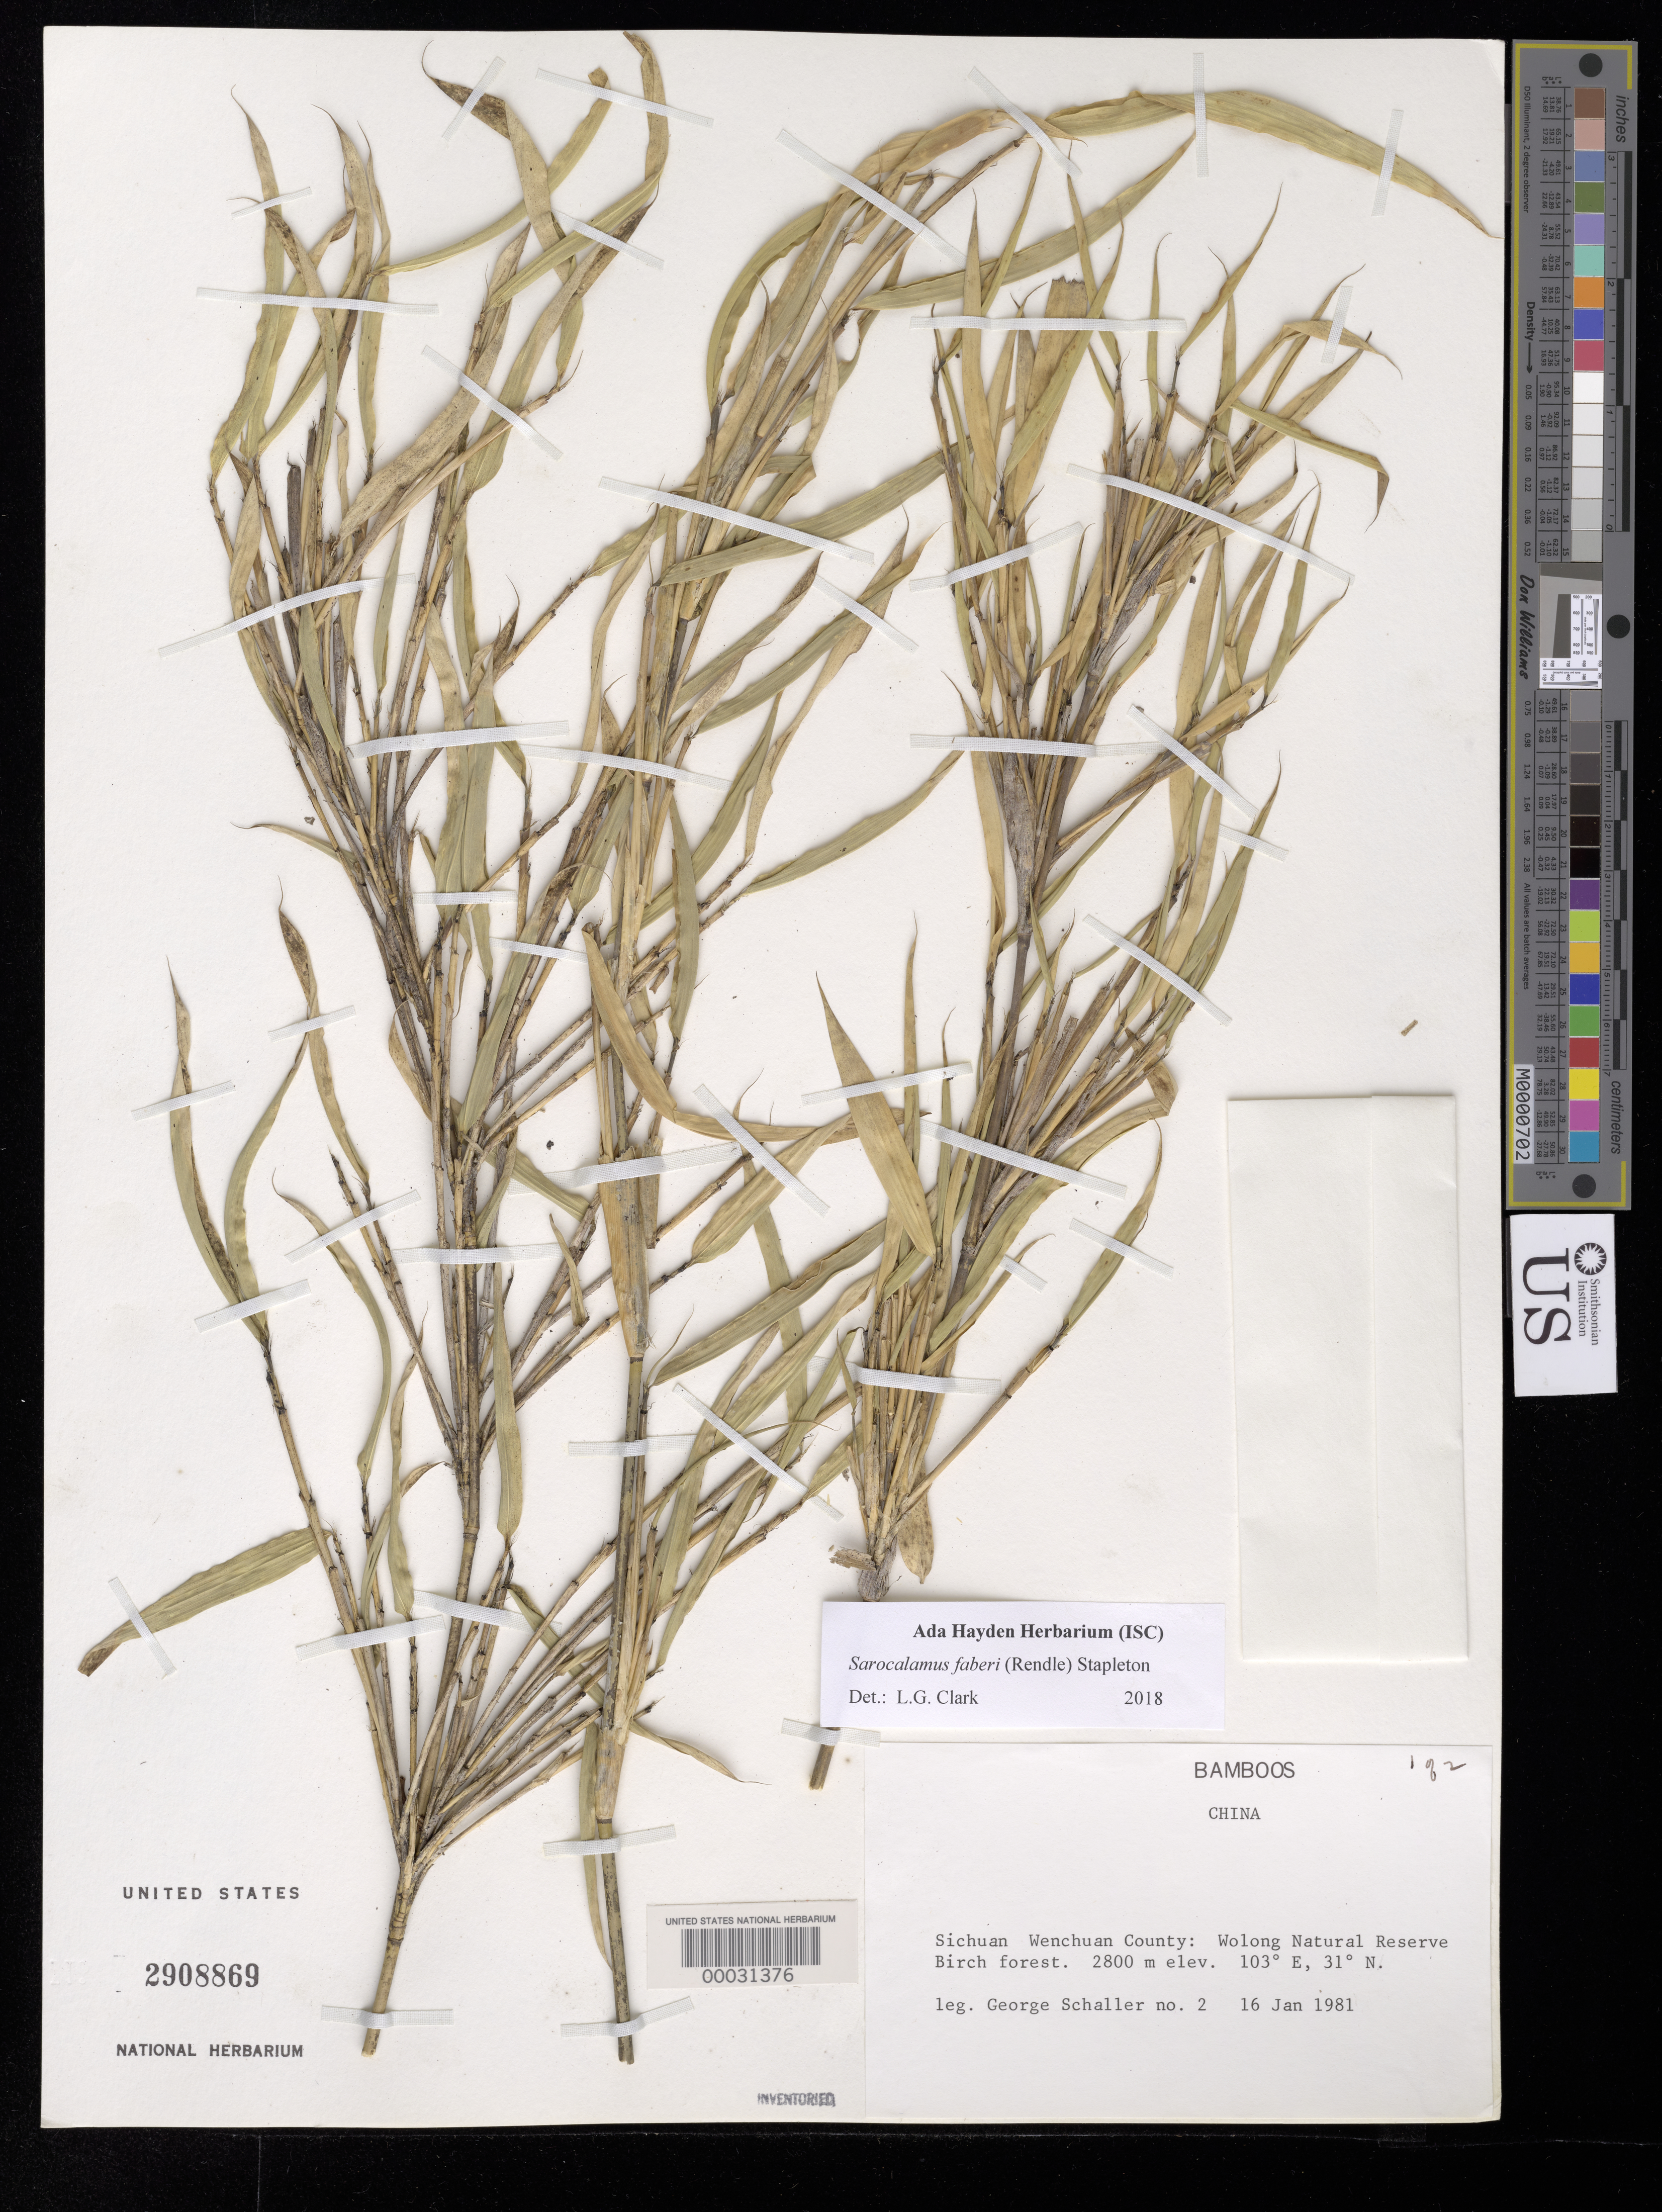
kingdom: Plantae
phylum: Tracheophyta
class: Liliopsida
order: Poales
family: Poaceae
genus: Sarocalamus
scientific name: Sarocalamus faberi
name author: (Rendle) Stapleton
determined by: Clark, L. G.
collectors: G. Schaller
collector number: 2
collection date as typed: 16 Jan 1981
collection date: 1981-01-16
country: China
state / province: Sichuan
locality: Wuyipeng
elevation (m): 2800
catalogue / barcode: US 2908869